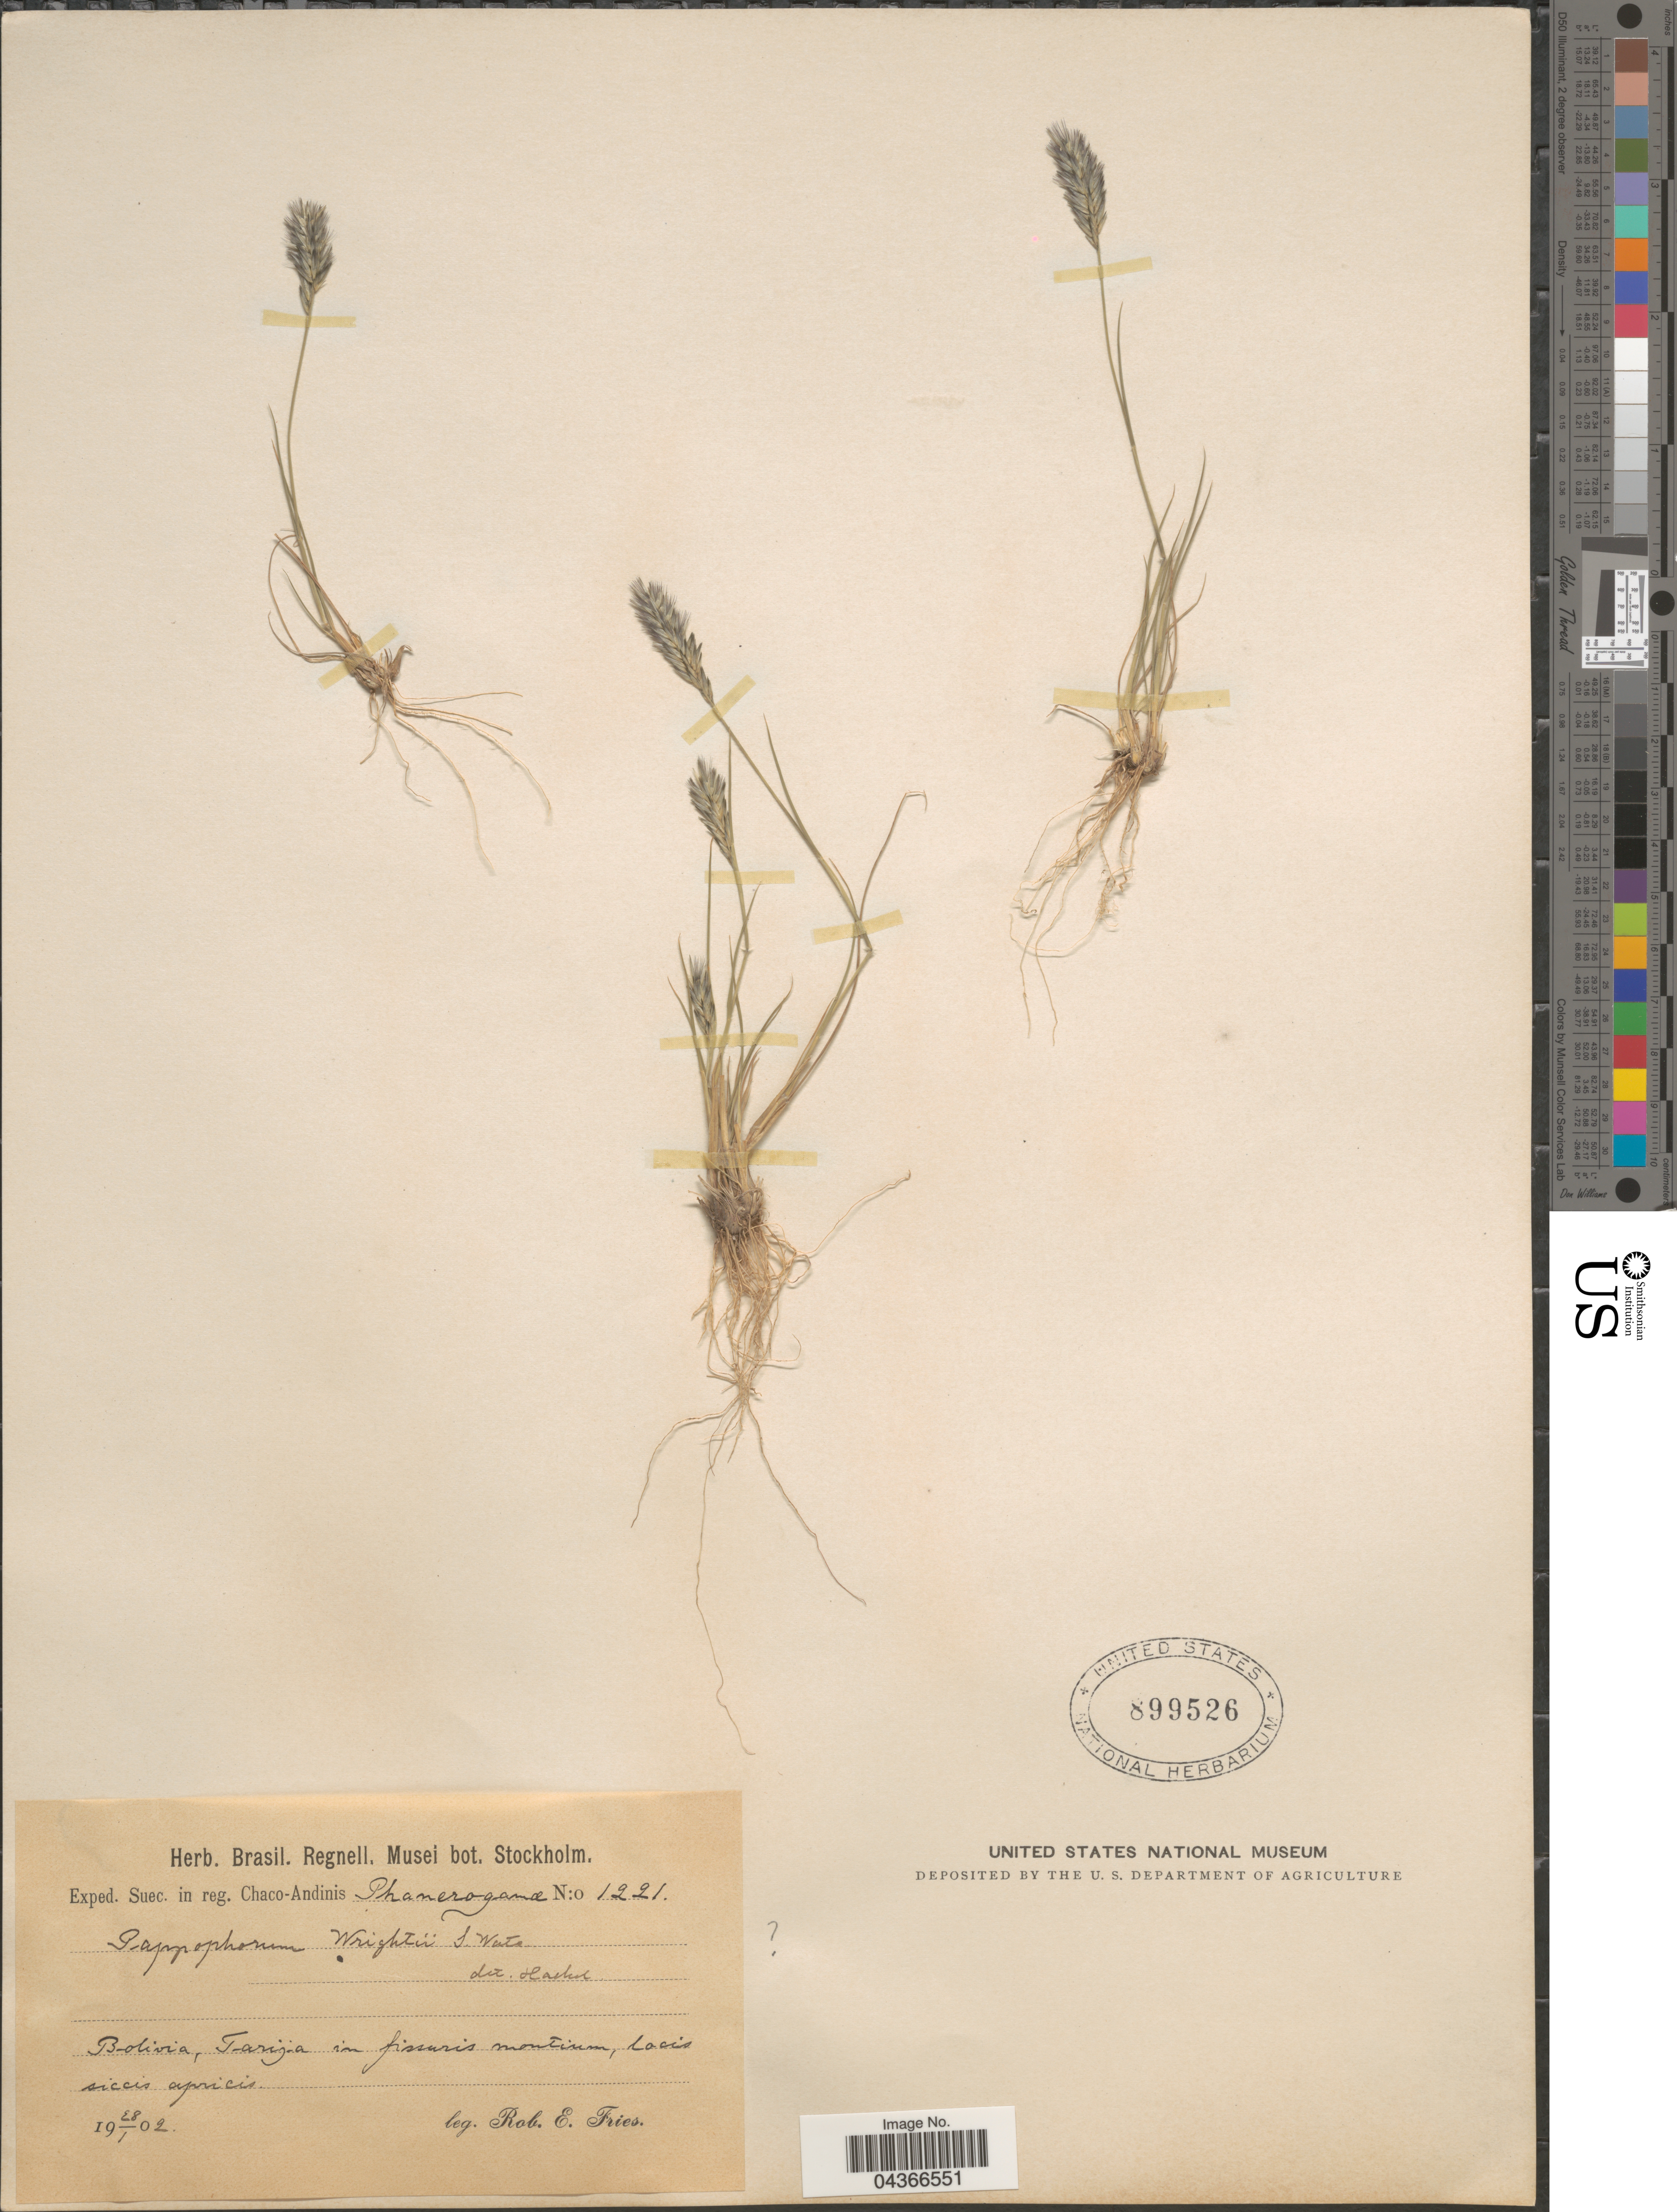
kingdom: Plantae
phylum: Tracheophyta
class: Liliopsida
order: Poales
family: Poaceae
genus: Enneapogon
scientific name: Enneapogon desvauxii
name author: P. Beauv.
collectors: R. E. Fries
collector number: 1221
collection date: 1902-01-28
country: Bolivia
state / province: Tarija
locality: Exped. Suec. in reg. Chaco-Andinis. In fissuris montium, lacis siccis apricis.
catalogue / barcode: US 899526